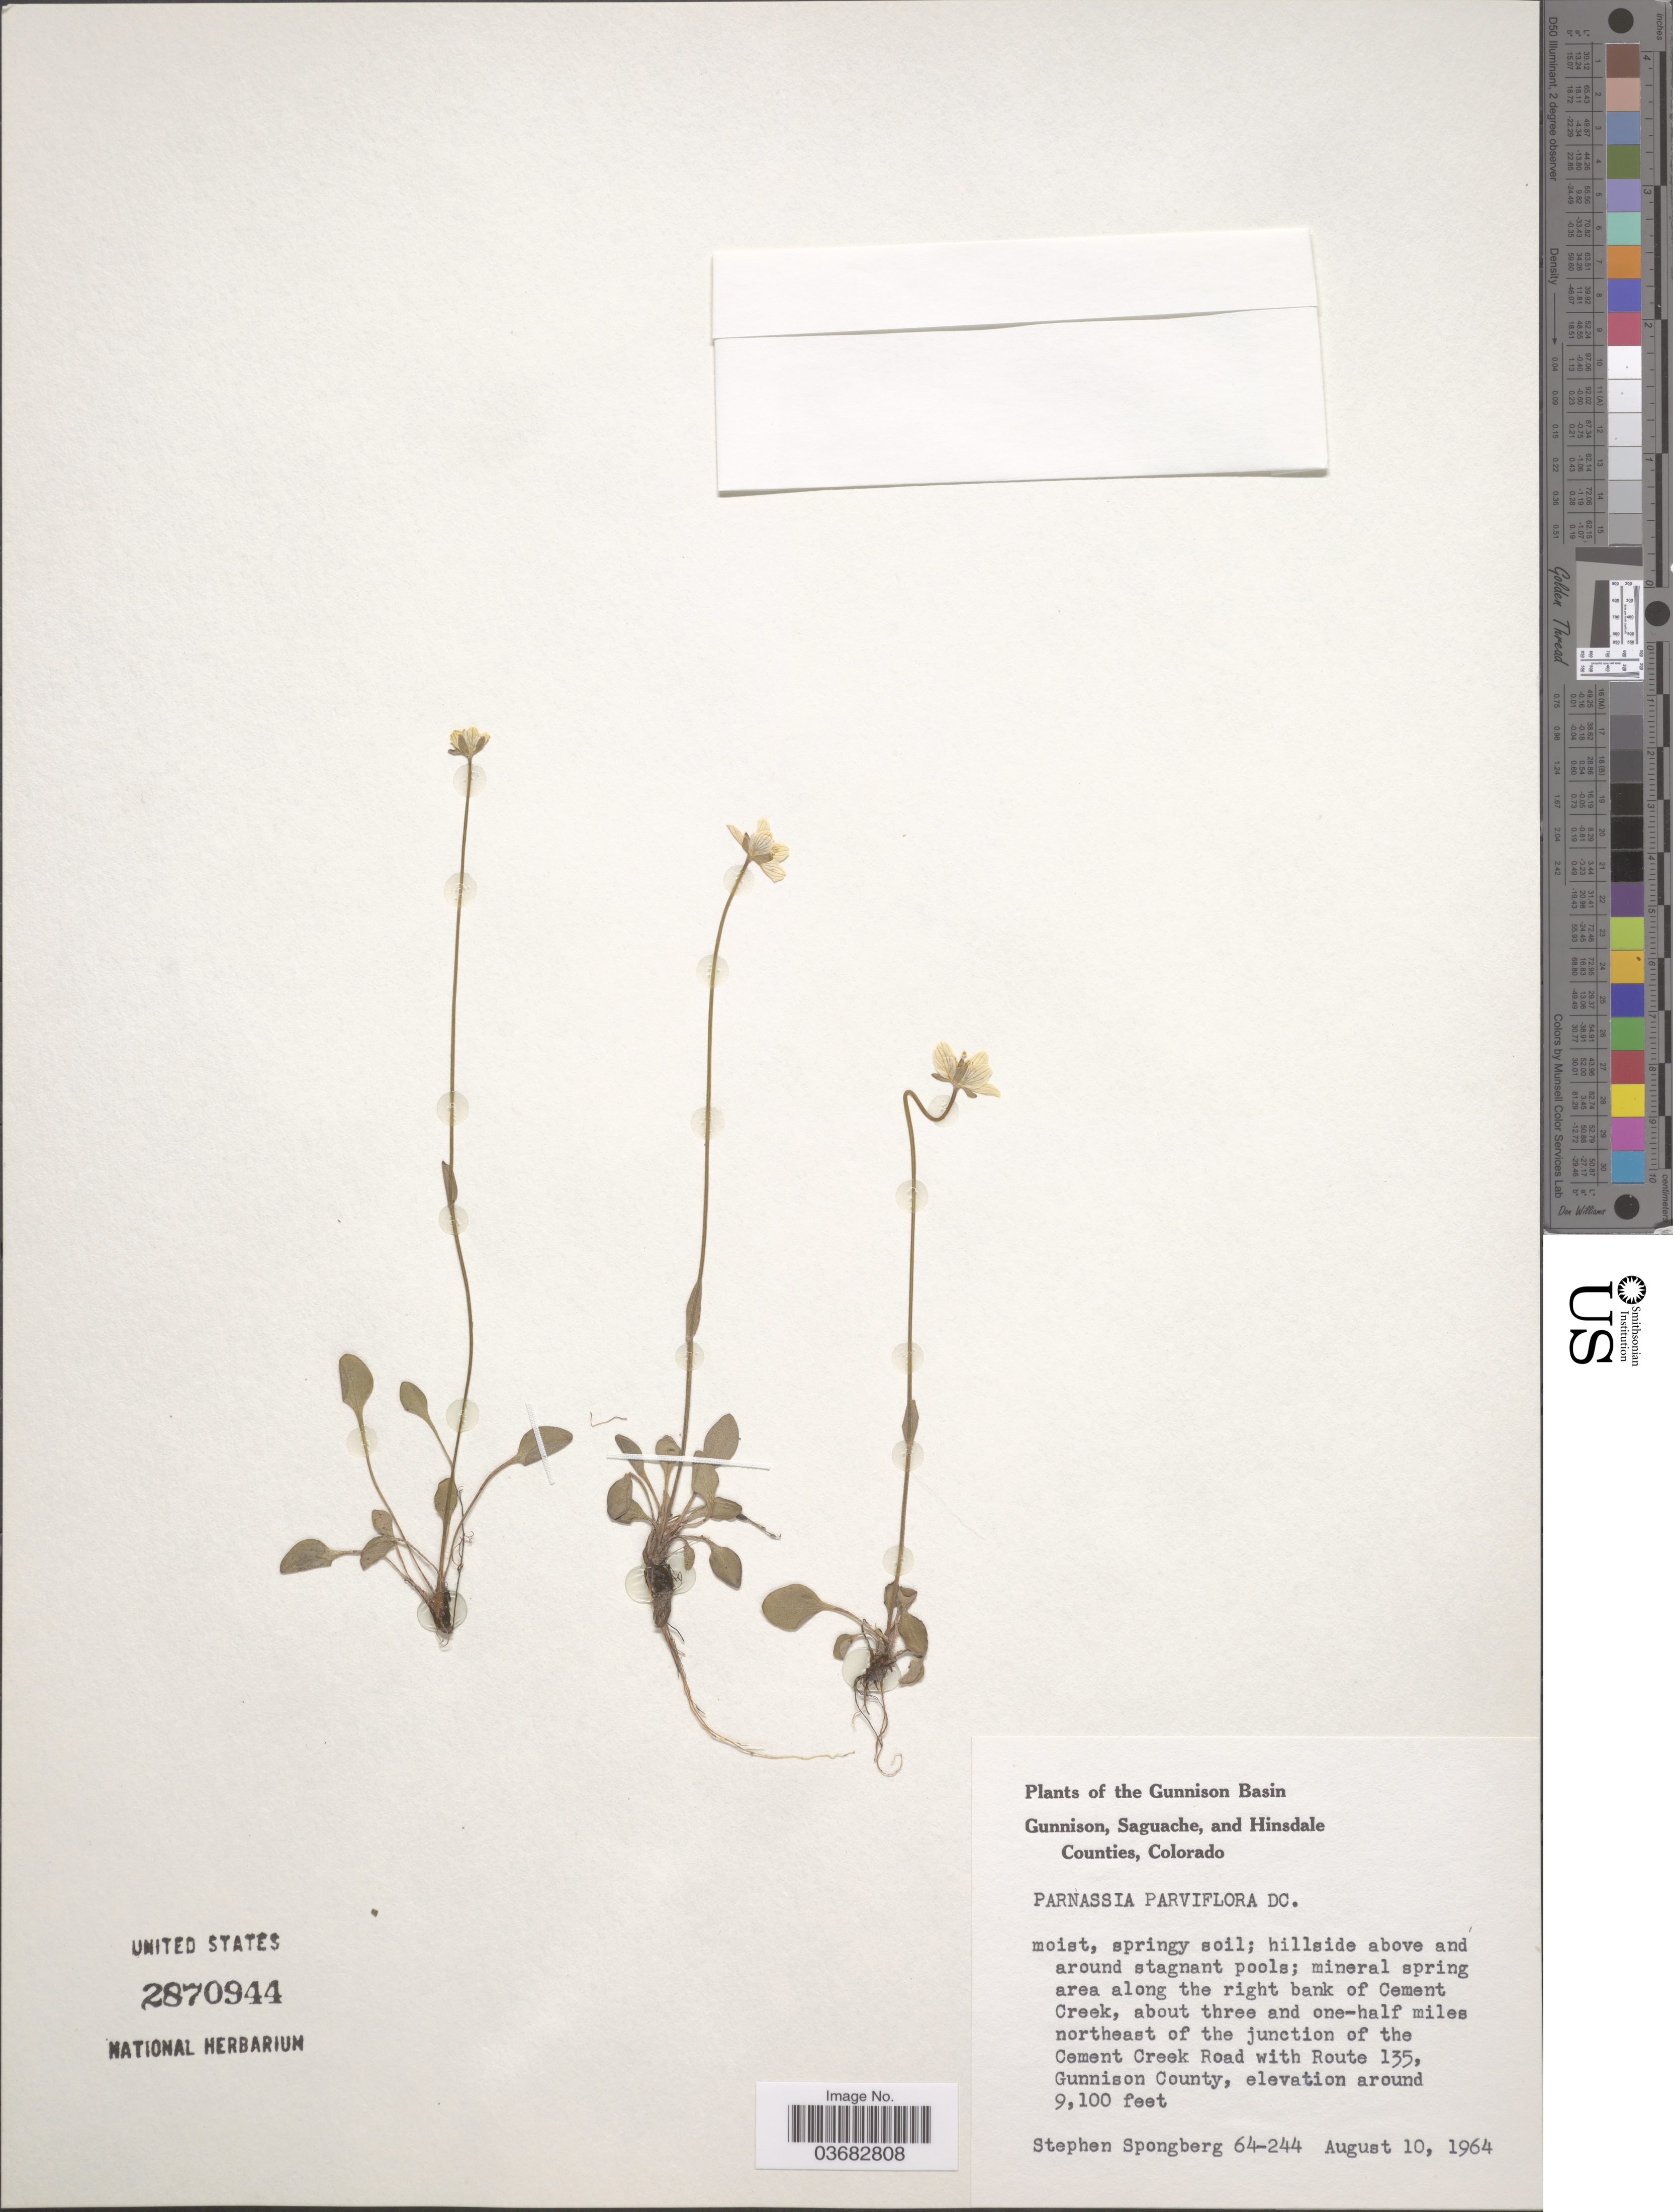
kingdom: Plantae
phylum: Tracheophyta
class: Magnoliopsida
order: Celastrales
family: Parnassiaceae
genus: Parnassia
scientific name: Parnassia parviflora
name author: DC.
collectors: S. A.Spongberg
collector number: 64-244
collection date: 1964-08-10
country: United States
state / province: Colorado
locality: Gunnison Basin. Hillside above and around stagnant pools; mineral spring area along the right bank of Cement Creek, about three and one-half miles northeast of the junction of the Cement Creek Road with Route 135, Gunnison County.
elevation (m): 2774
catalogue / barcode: US 2870944